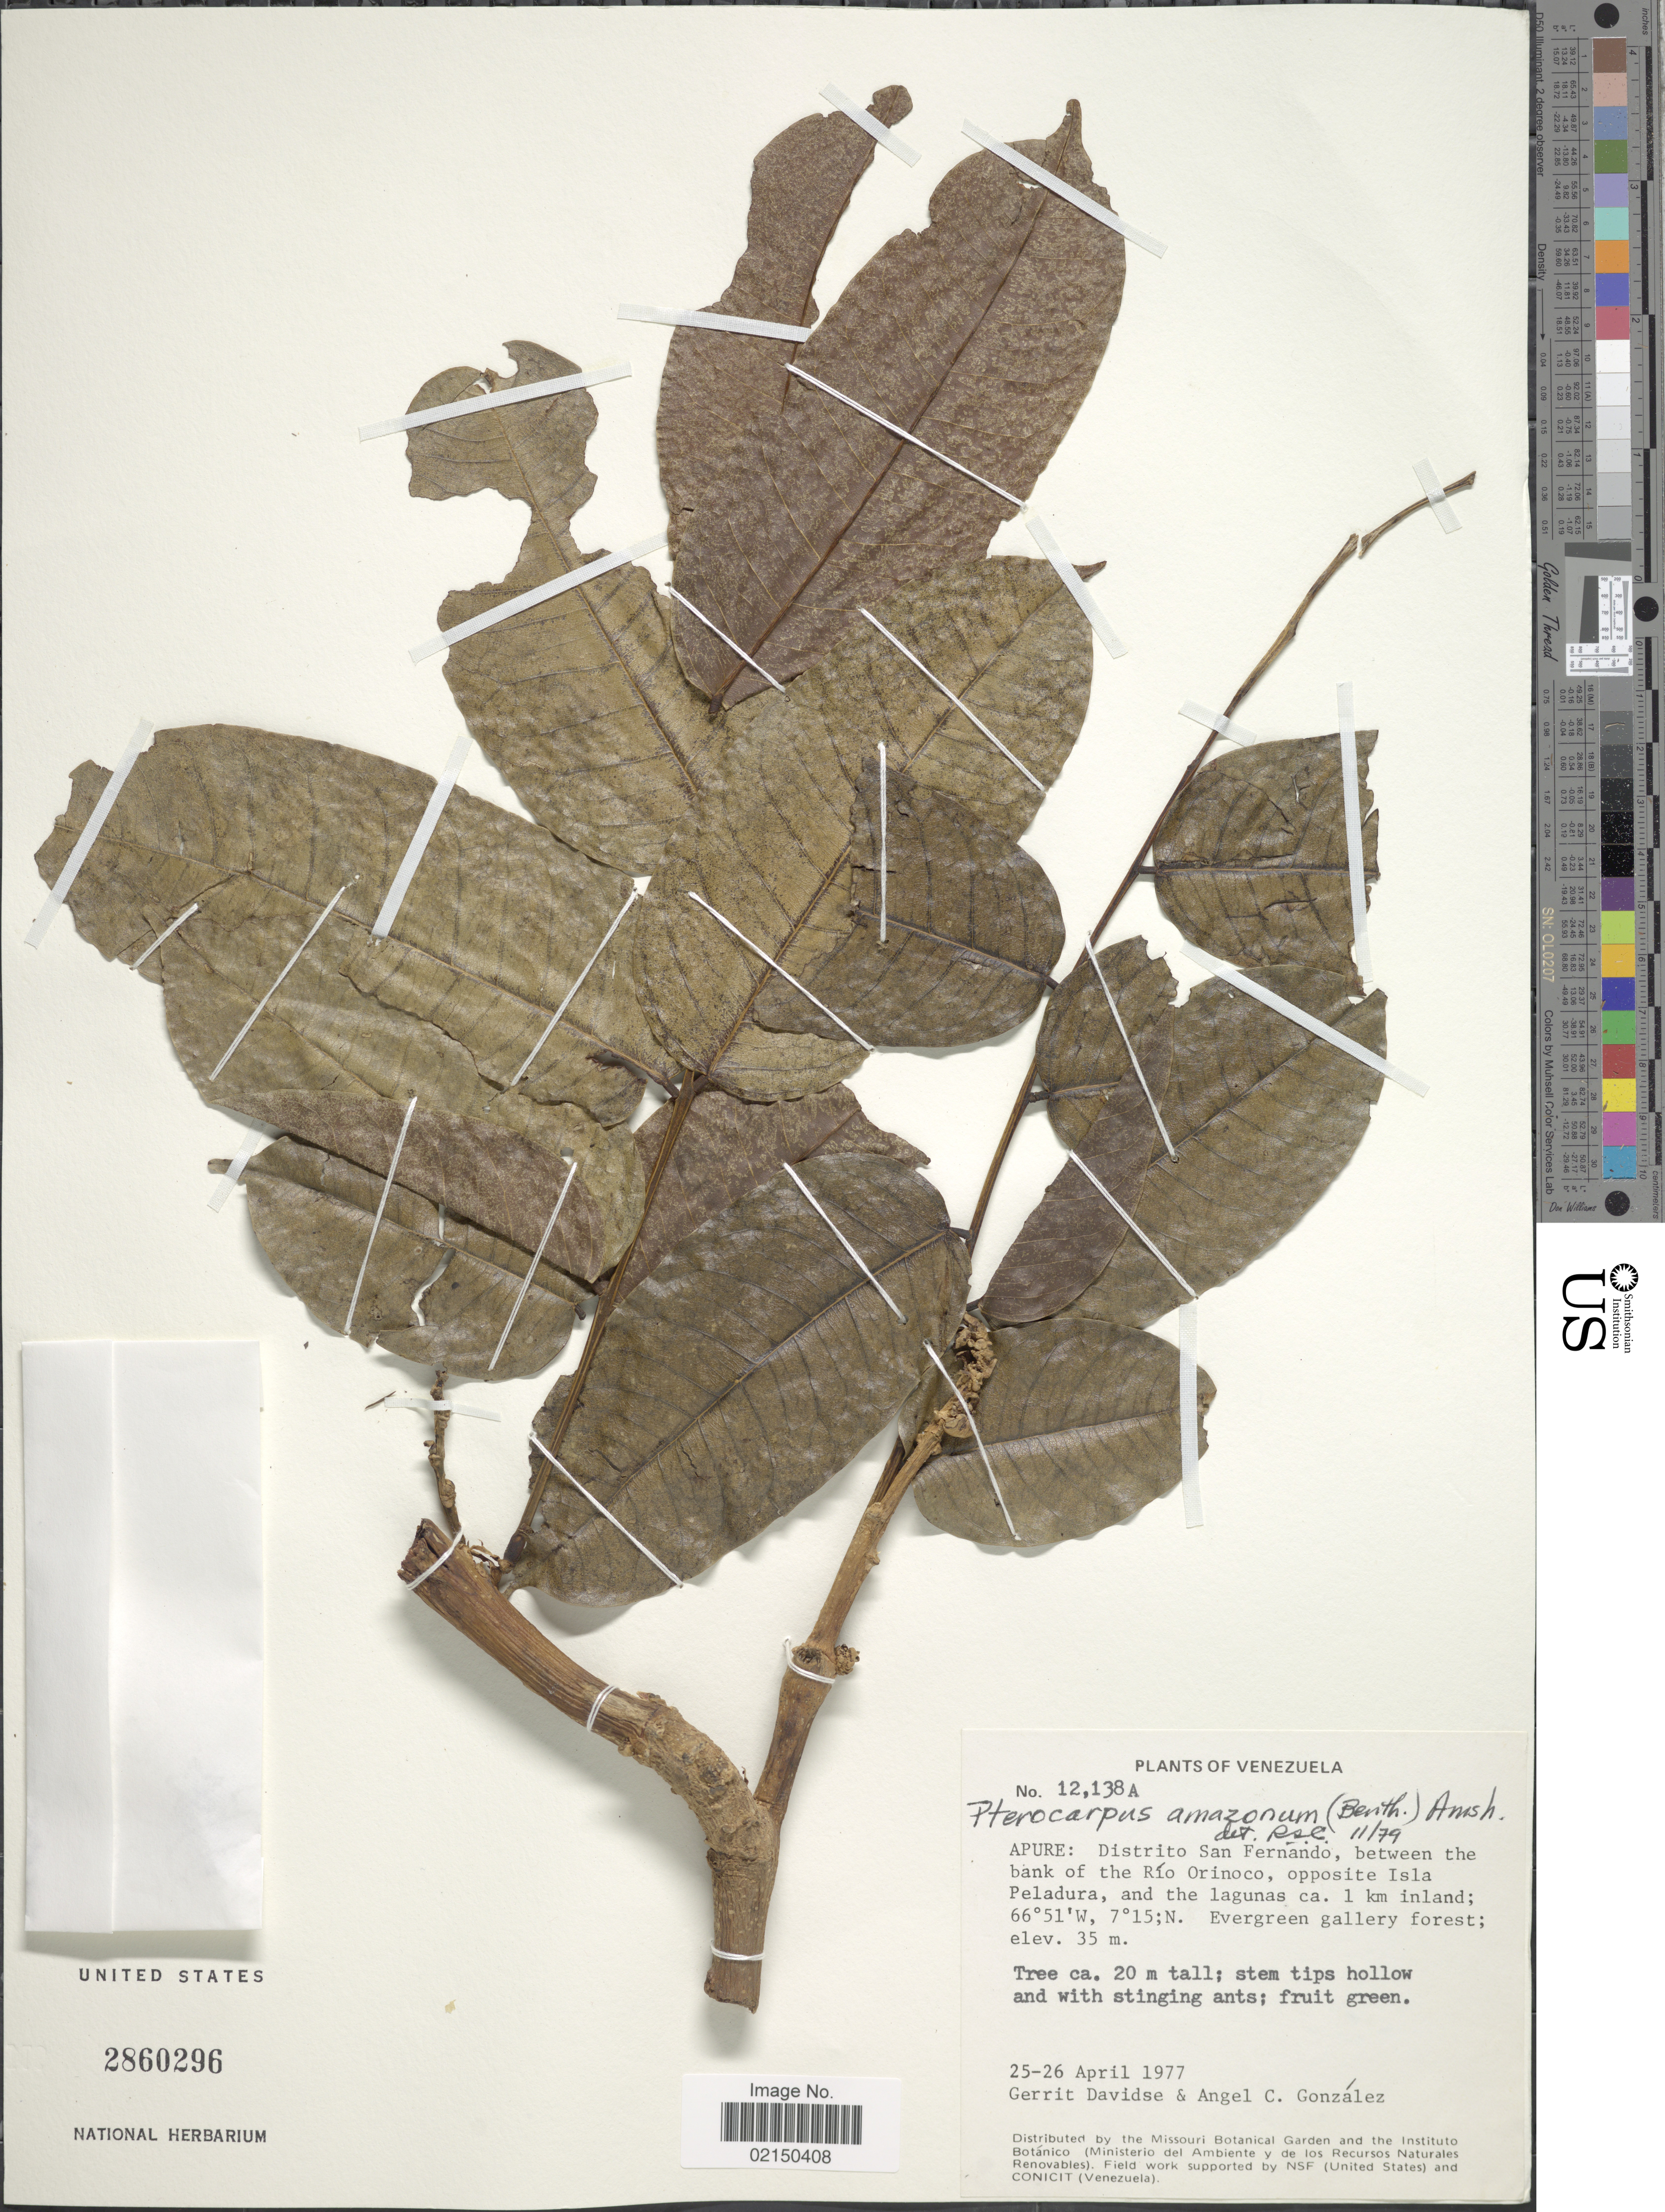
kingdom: Plantae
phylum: Tracheophyta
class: Magnoliopsida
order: Fabales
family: Fabaceae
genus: Pterocarpus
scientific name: Pterocarpus amazonum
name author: (Benth.) Amshoff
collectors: G. Davidse & A. C. González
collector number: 12138A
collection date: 1977-04-25/1977-04-26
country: Venezuela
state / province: Apure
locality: Distrito San Fernando, between the bank of the Rio Orinoco, opposite Isla Peladura, and the lagunas ca. 1 km inland.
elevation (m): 35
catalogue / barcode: US 2860296